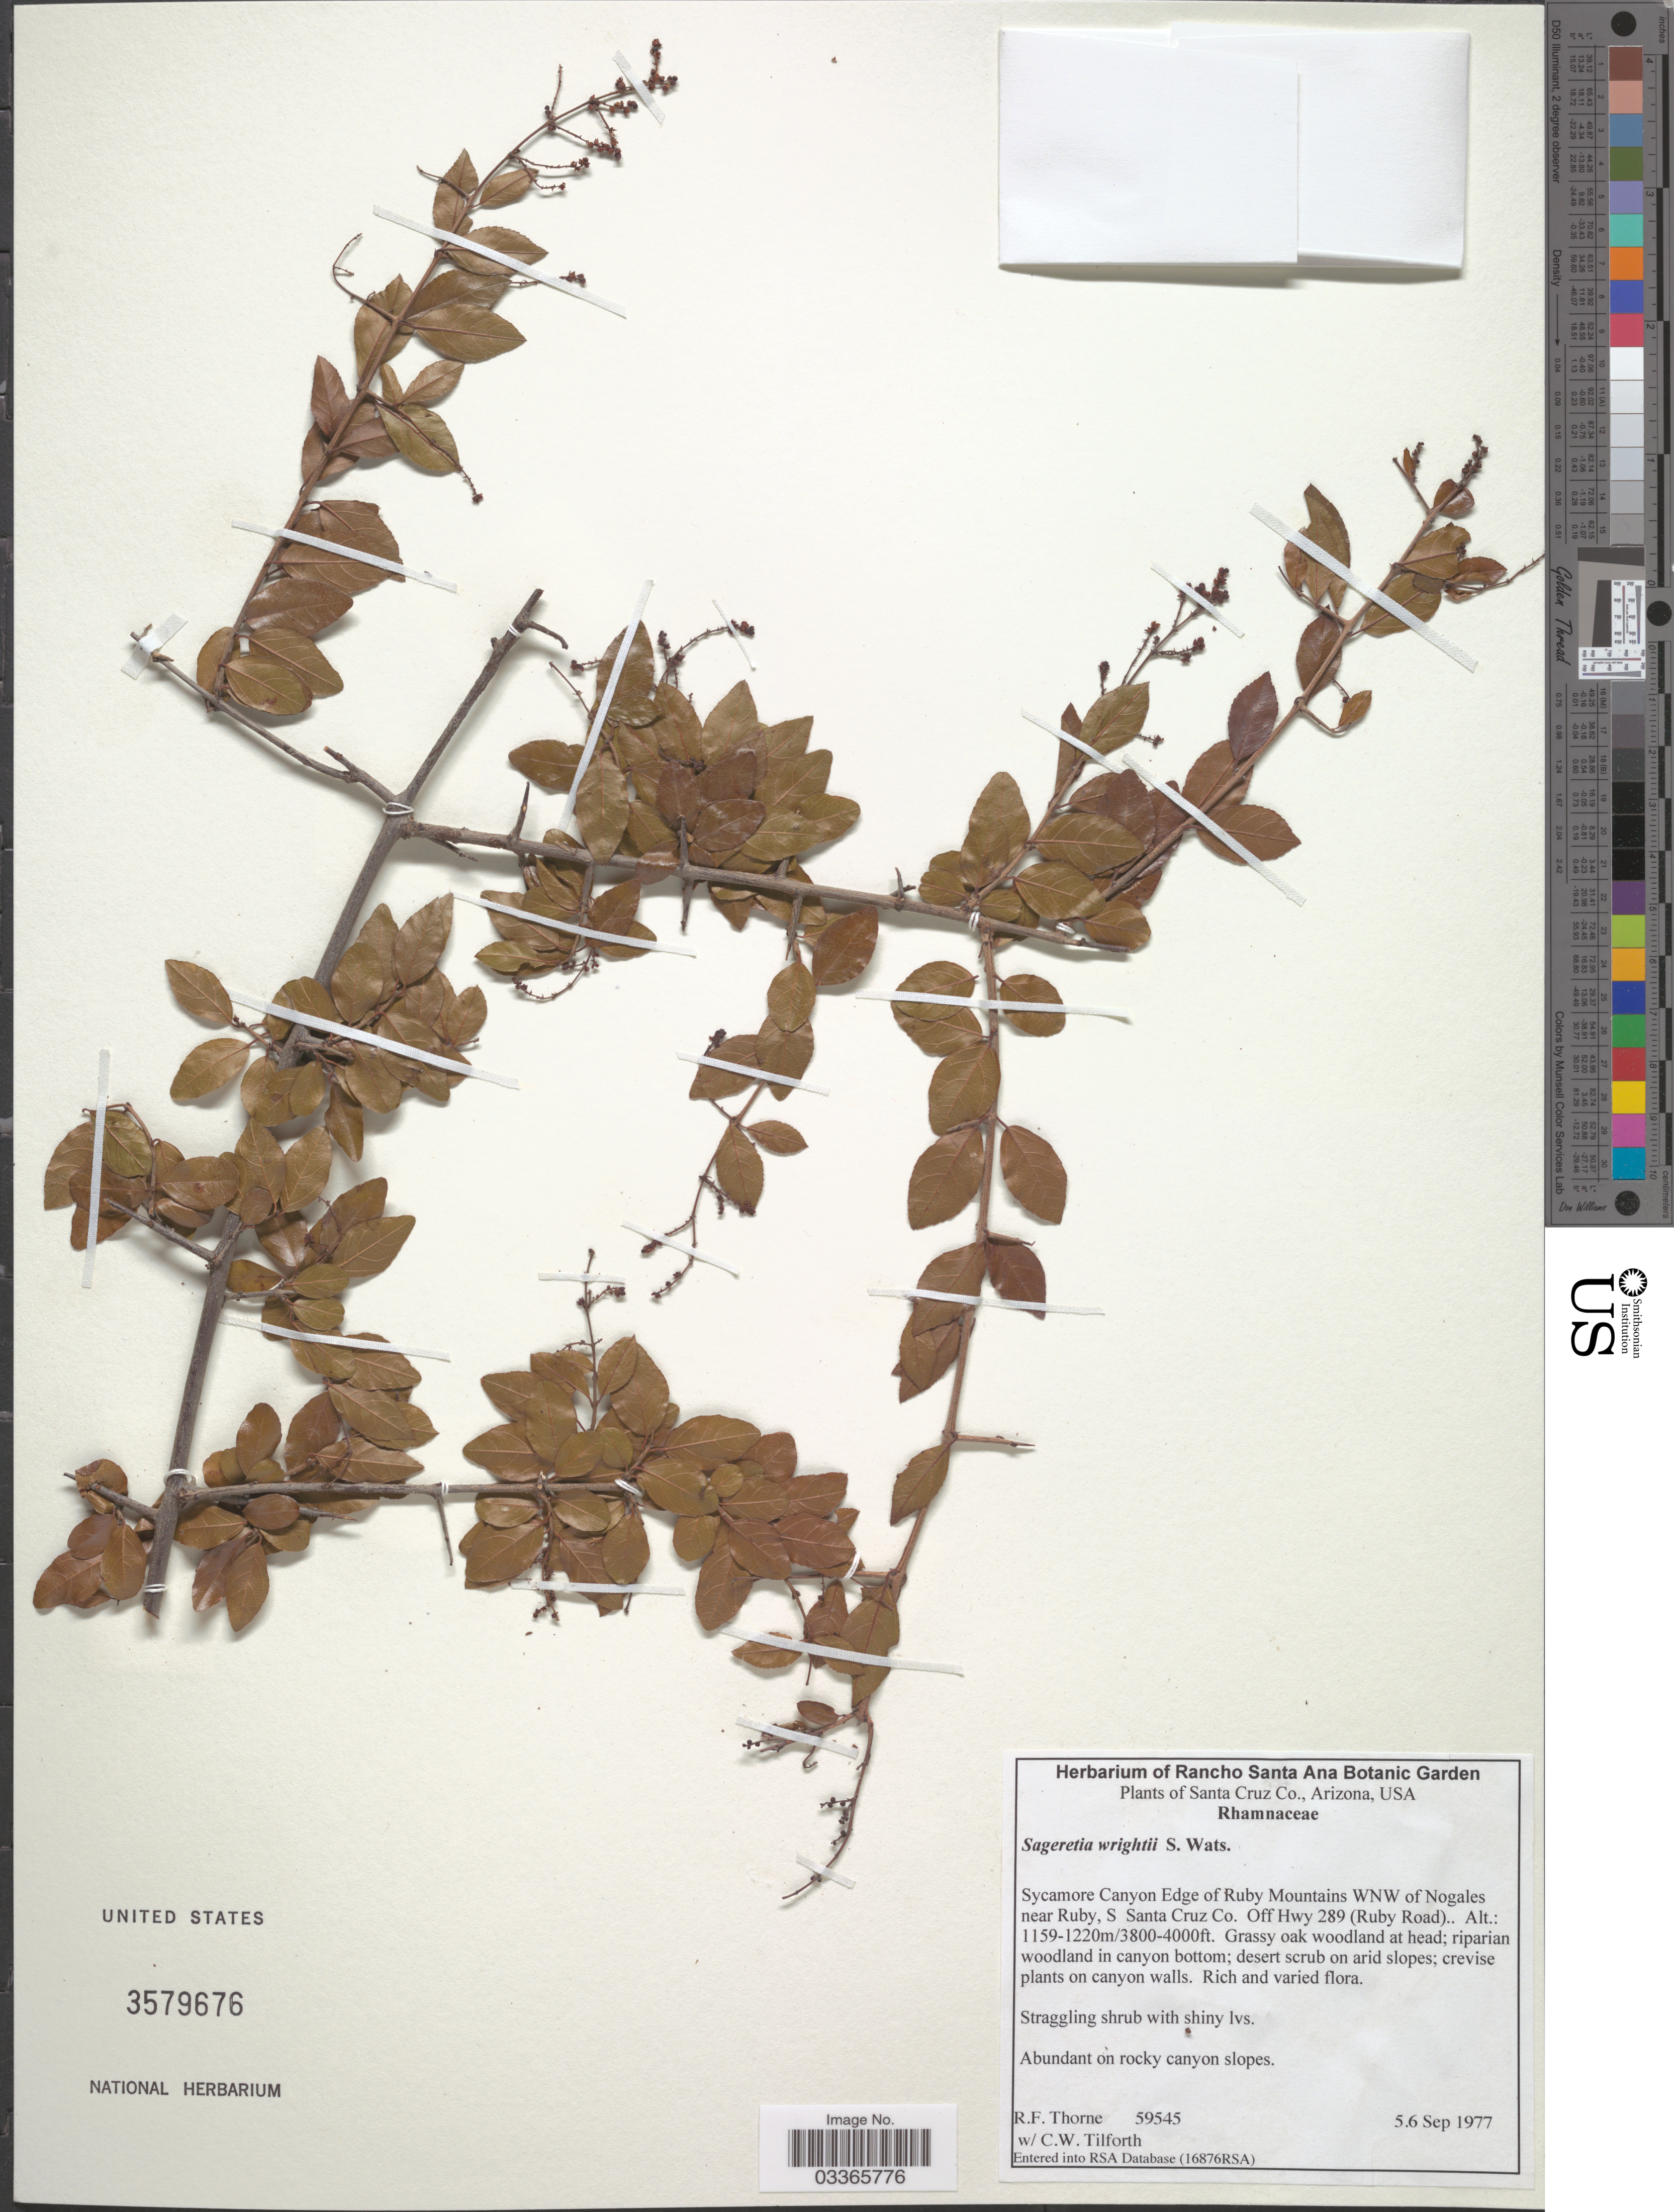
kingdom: Plantae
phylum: Tracheophyta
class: Magnoliopsida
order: Rosales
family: Rhamnaceae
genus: Sageretia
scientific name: Sageretia wrightii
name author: S. Watson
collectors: R. Thorne & C. Tilforth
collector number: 59545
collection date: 1977-09-05/1977-09-06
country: United States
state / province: Arizona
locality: Santa Cruz Co. Sycamore Canyon Edge of Ruby Mountains WNW of Nogales near Ruby, S Santa Cruz Co. Off Hwy 289 (Ruby Road).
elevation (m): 1159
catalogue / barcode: US 3579676